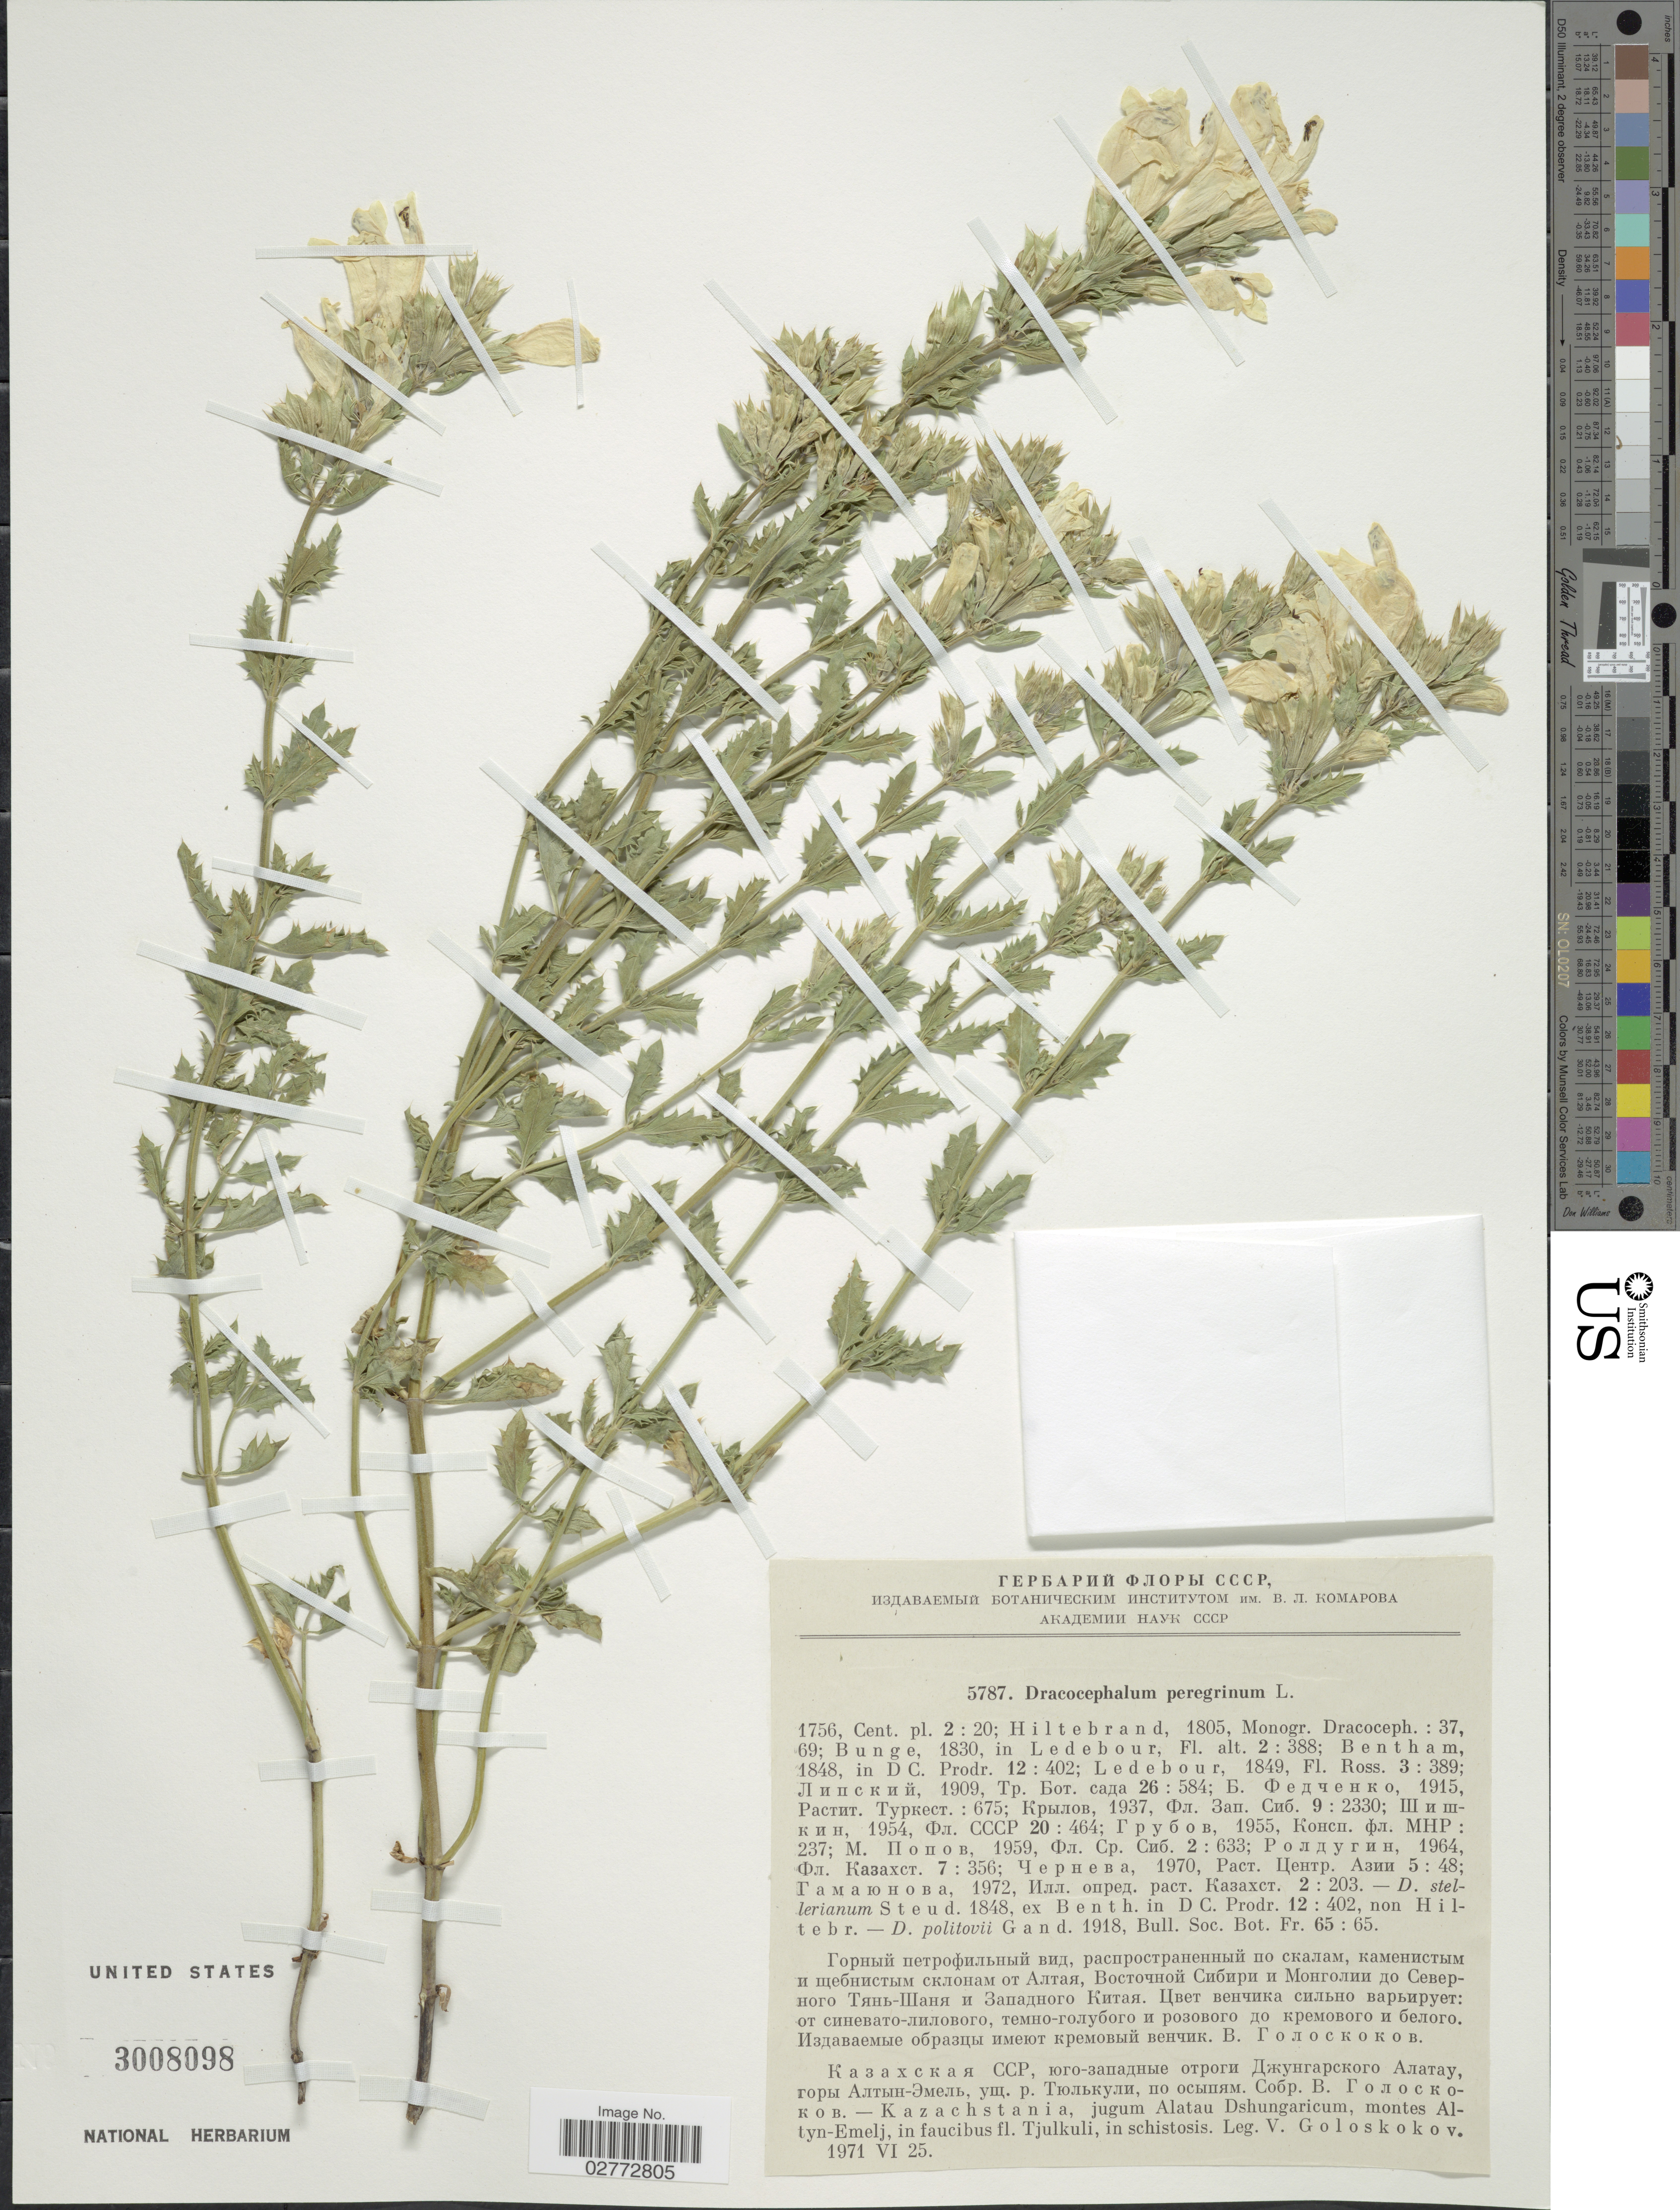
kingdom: Plantae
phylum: Tracheophyta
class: Magnoliopsida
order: Lamiales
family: Lamiaceae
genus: Dracocephalum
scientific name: Dracocephalum peregrinum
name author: L.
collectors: V. P. Goloskokov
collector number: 5787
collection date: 1971-06-25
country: Kazakhstan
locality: Kazachstania, jugum Alatau Dshungaricum, montes Altyn-Emelj, in faucibus fl. Tjulkuli, in schistosis.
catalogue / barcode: US 3008098